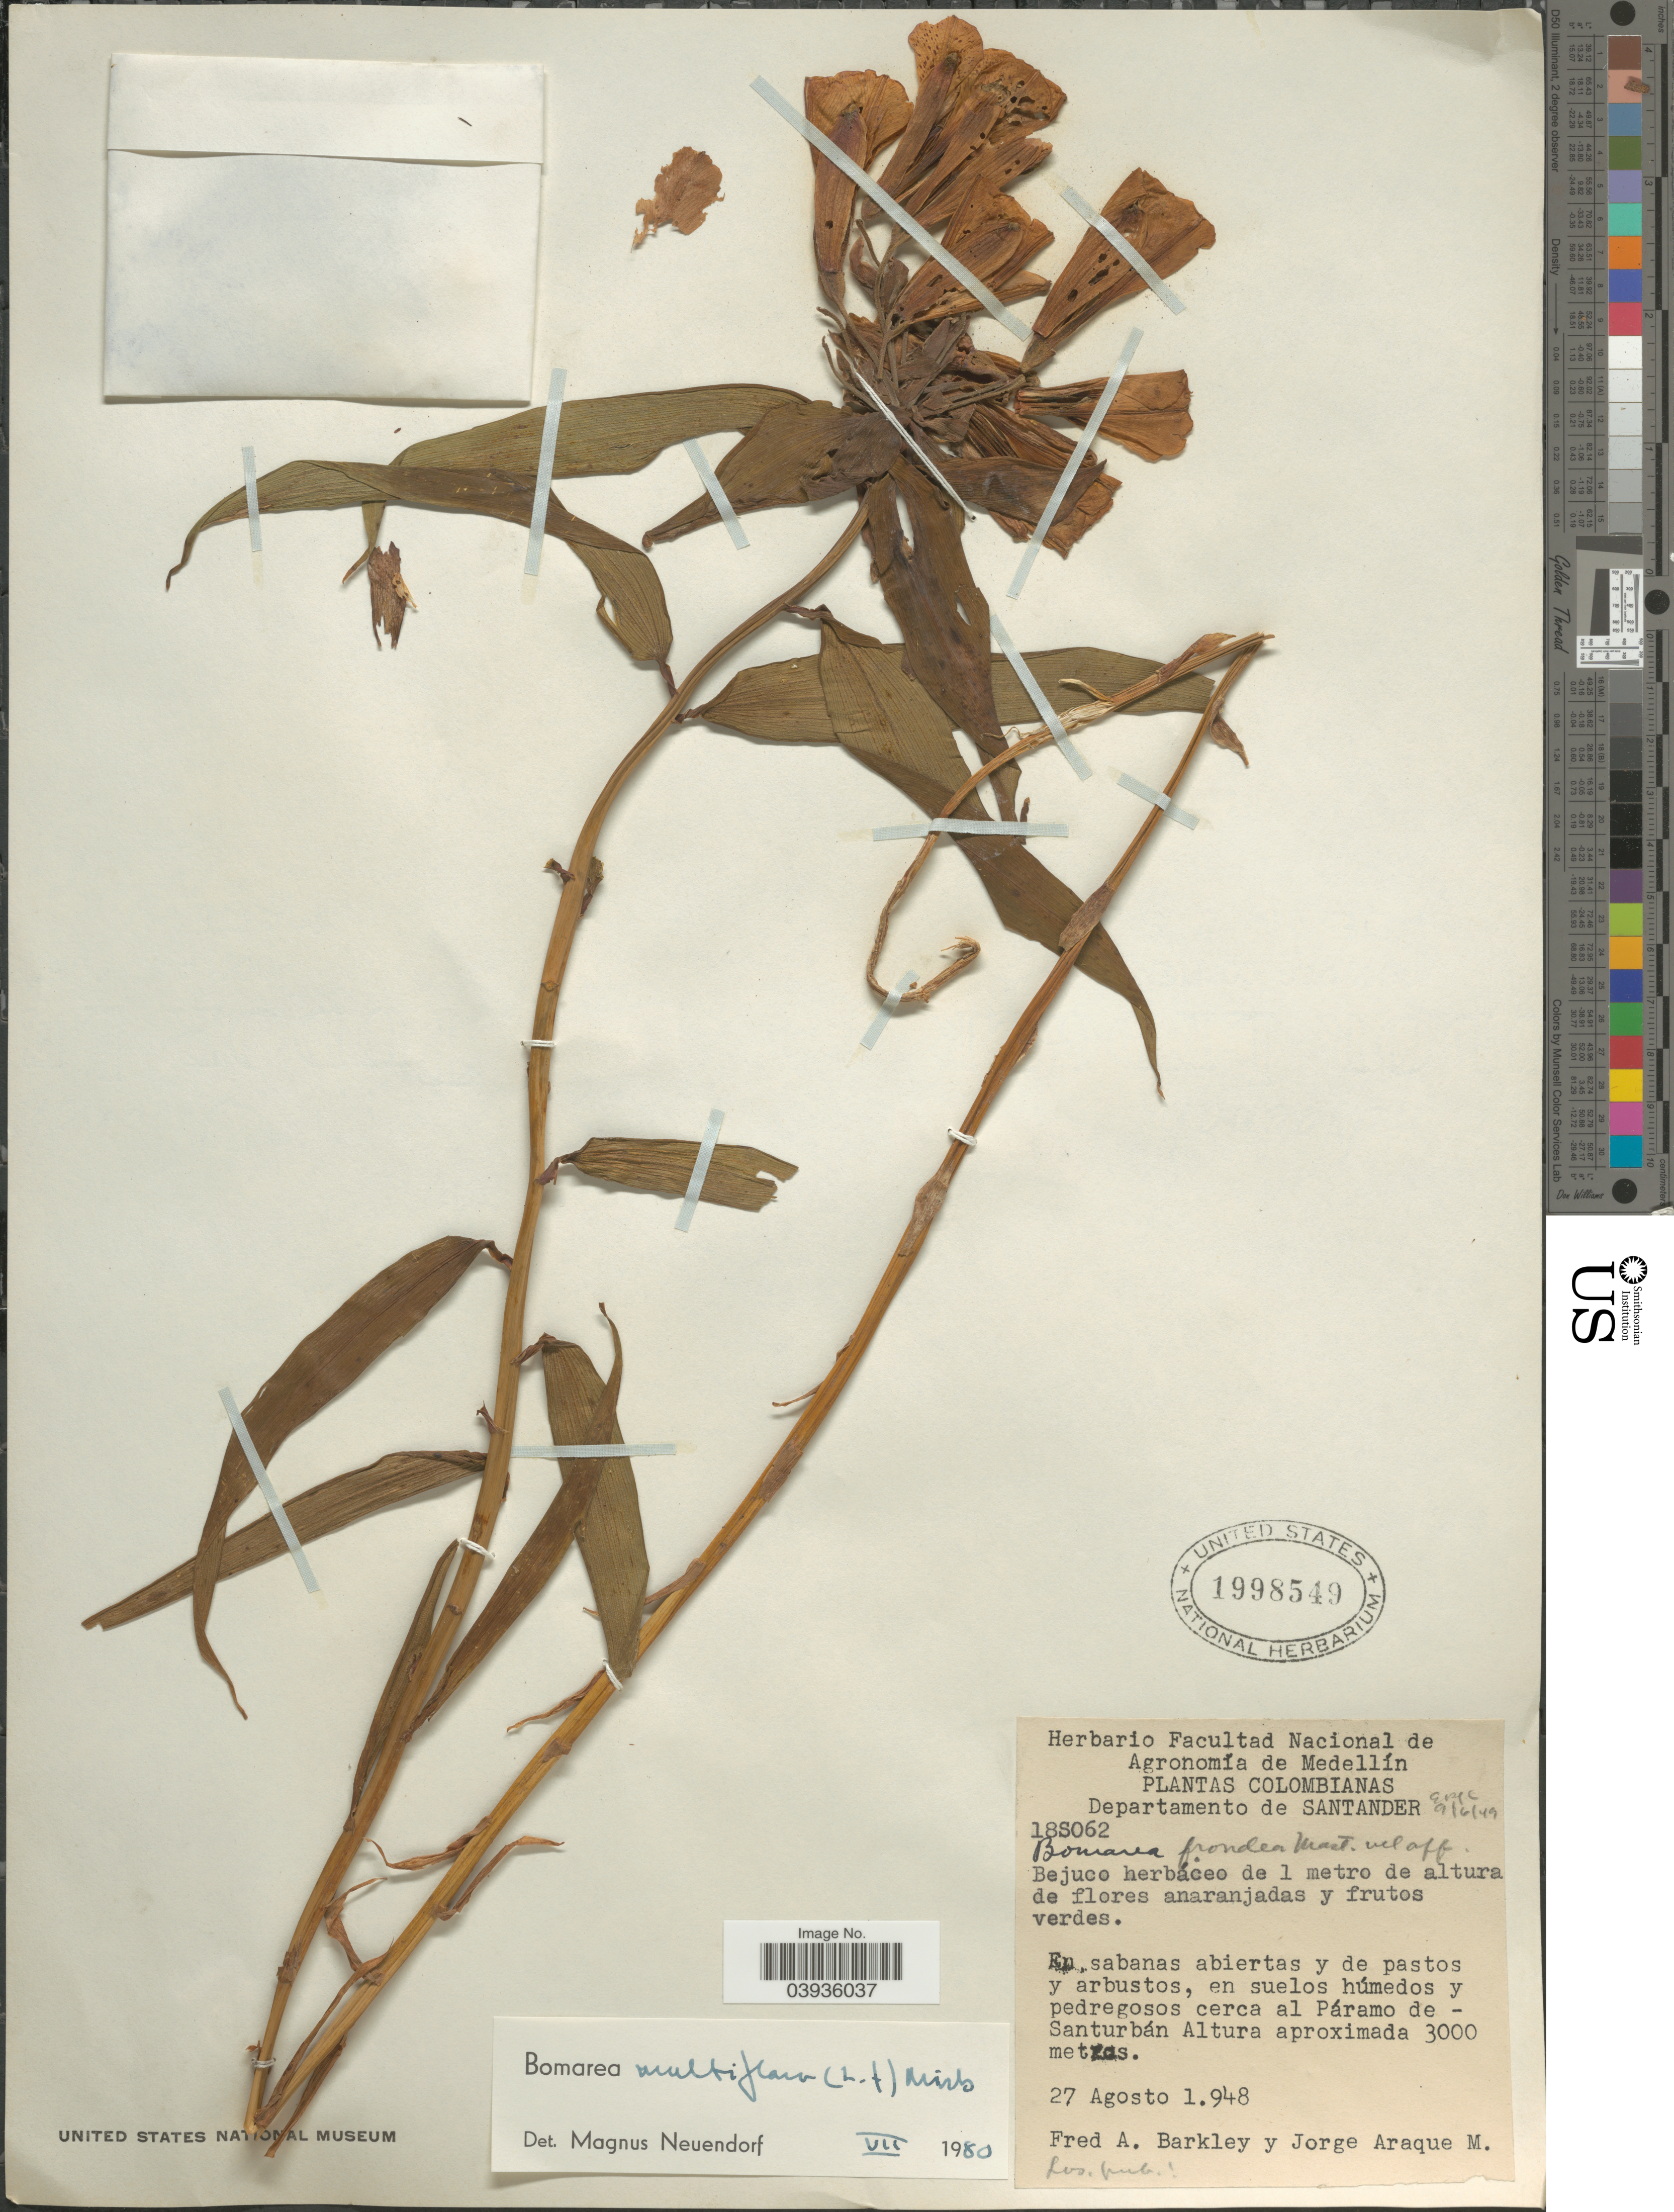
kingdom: Plantae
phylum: Tracheophyta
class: Liliopsida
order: Liliales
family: Alstroemeriaceae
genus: Bomarea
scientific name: Bomarea multiflora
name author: (L. f.) Mirb.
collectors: F. A. Barkley & J. Araque Molina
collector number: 18S062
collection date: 1948-08-27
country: Colombia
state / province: Santander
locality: Departamento de Santander. En sabanas abiertas y de pastos y arbustos, en suelos húmedos y pedregosos cerca al Páramo de - Santurbán.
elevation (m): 3000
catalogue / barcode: US 1998549